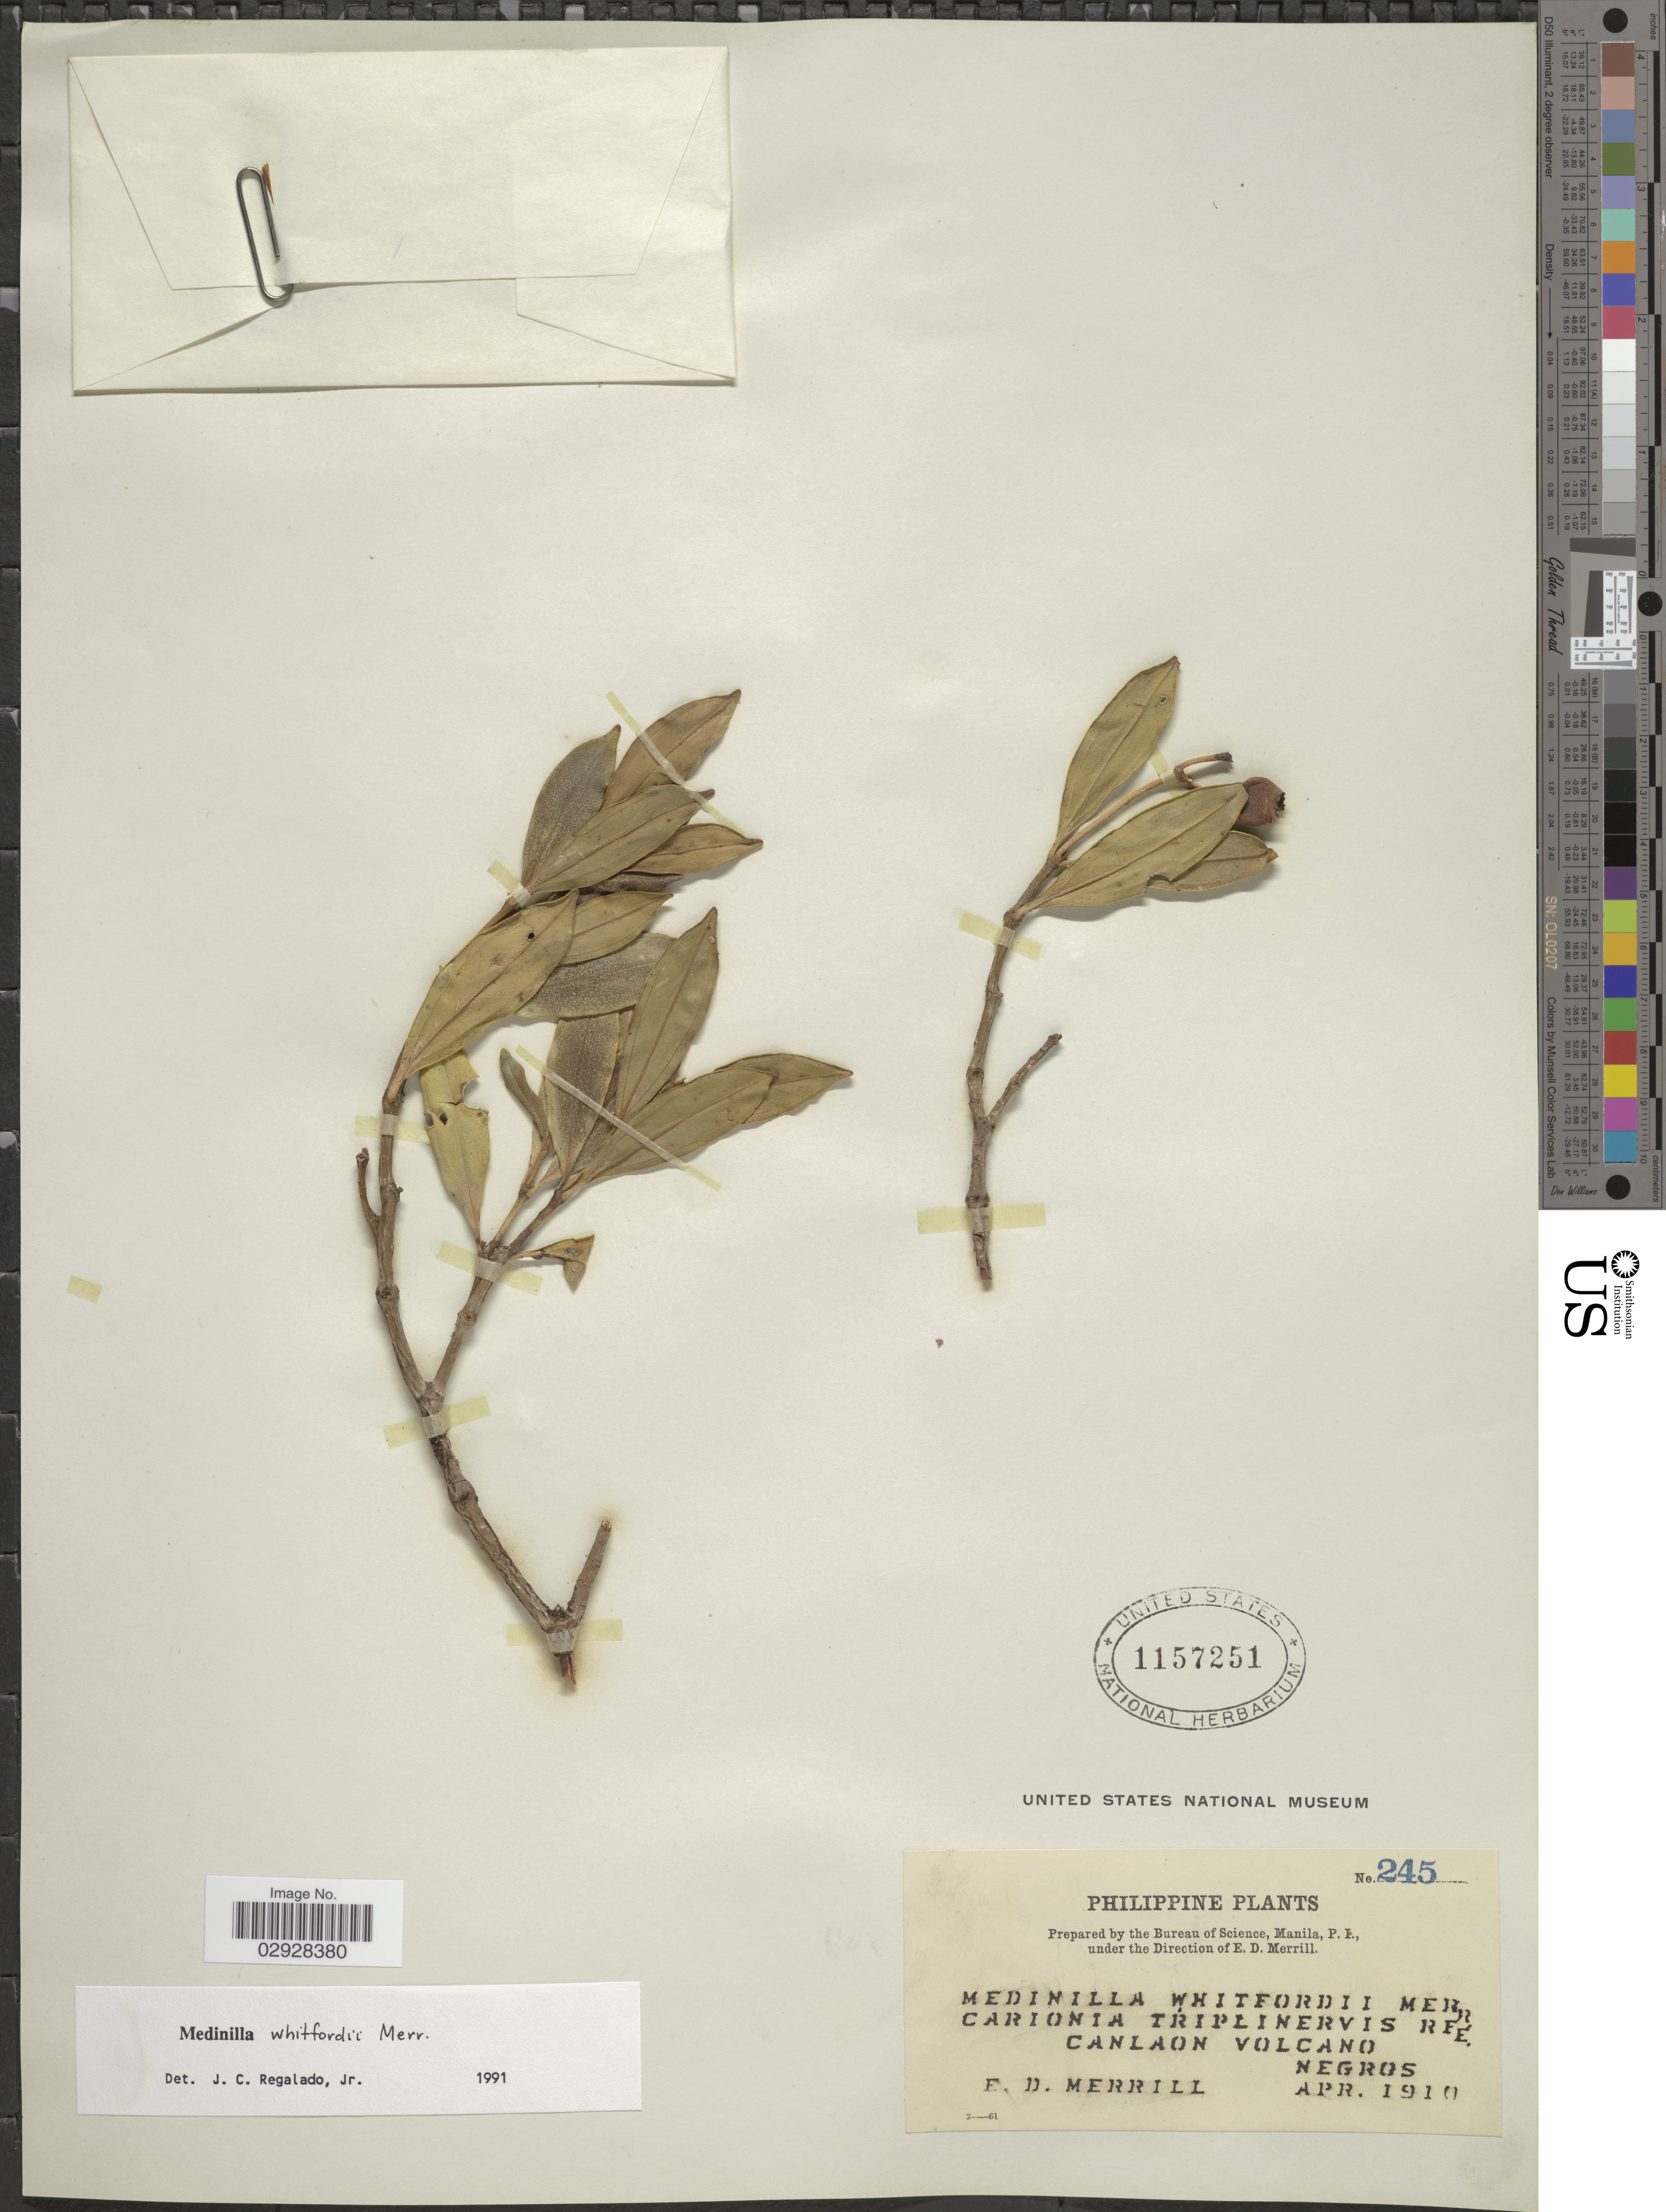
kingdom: Plantae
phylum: Tracheophyta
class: Magnoliopsida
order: Myrtales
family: Melastomataceae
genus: Medinilla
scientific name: Medinilla whitfordii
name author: Merr.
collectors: E. D. Merrill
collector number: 245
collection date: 1910-04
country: Philippines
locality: Canlaon Volcano, Negros.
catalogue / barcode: US 1157251